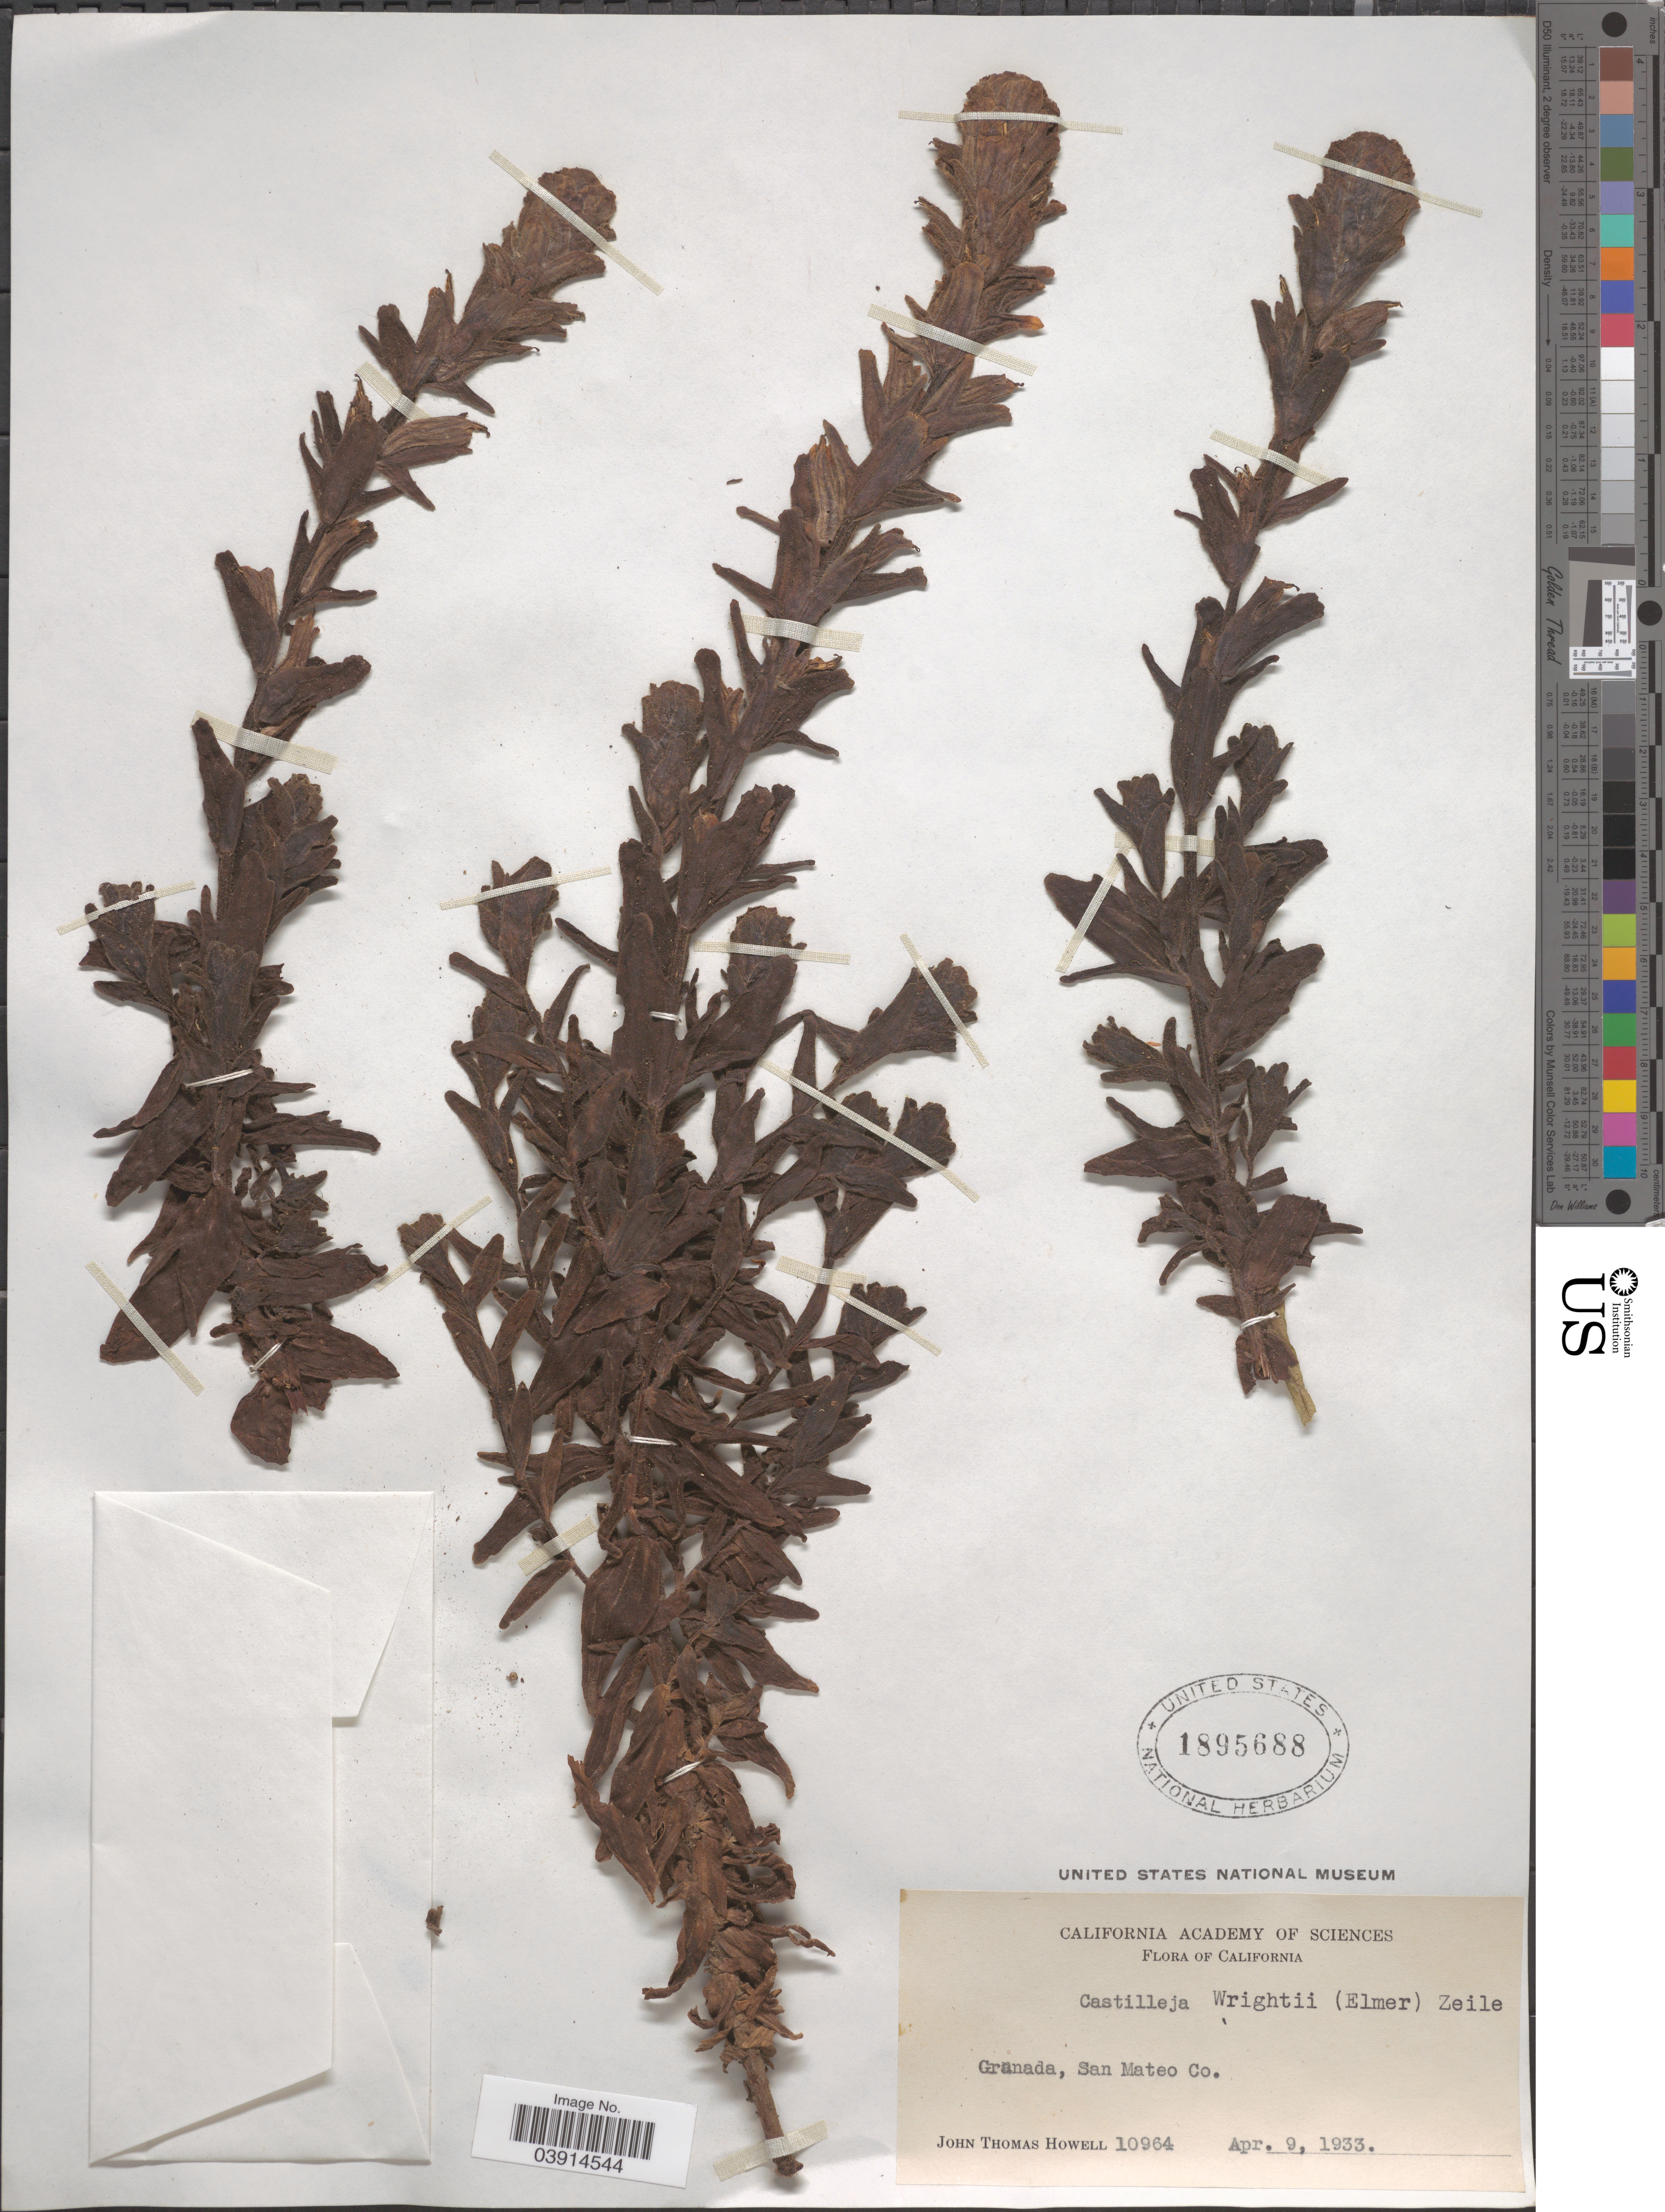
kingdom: Plantae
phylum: Tracheophyta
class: Magnoliopsida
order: Lamiales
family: Orobanchaceae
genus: Castilleja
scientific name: Castilleja wightii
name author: Elmer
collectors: J. T. Howell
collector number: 10964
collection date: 1933-04-09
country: United States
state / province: California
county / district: San Mateo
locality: Granada, San Mateo Co.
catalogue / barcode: US 1895688